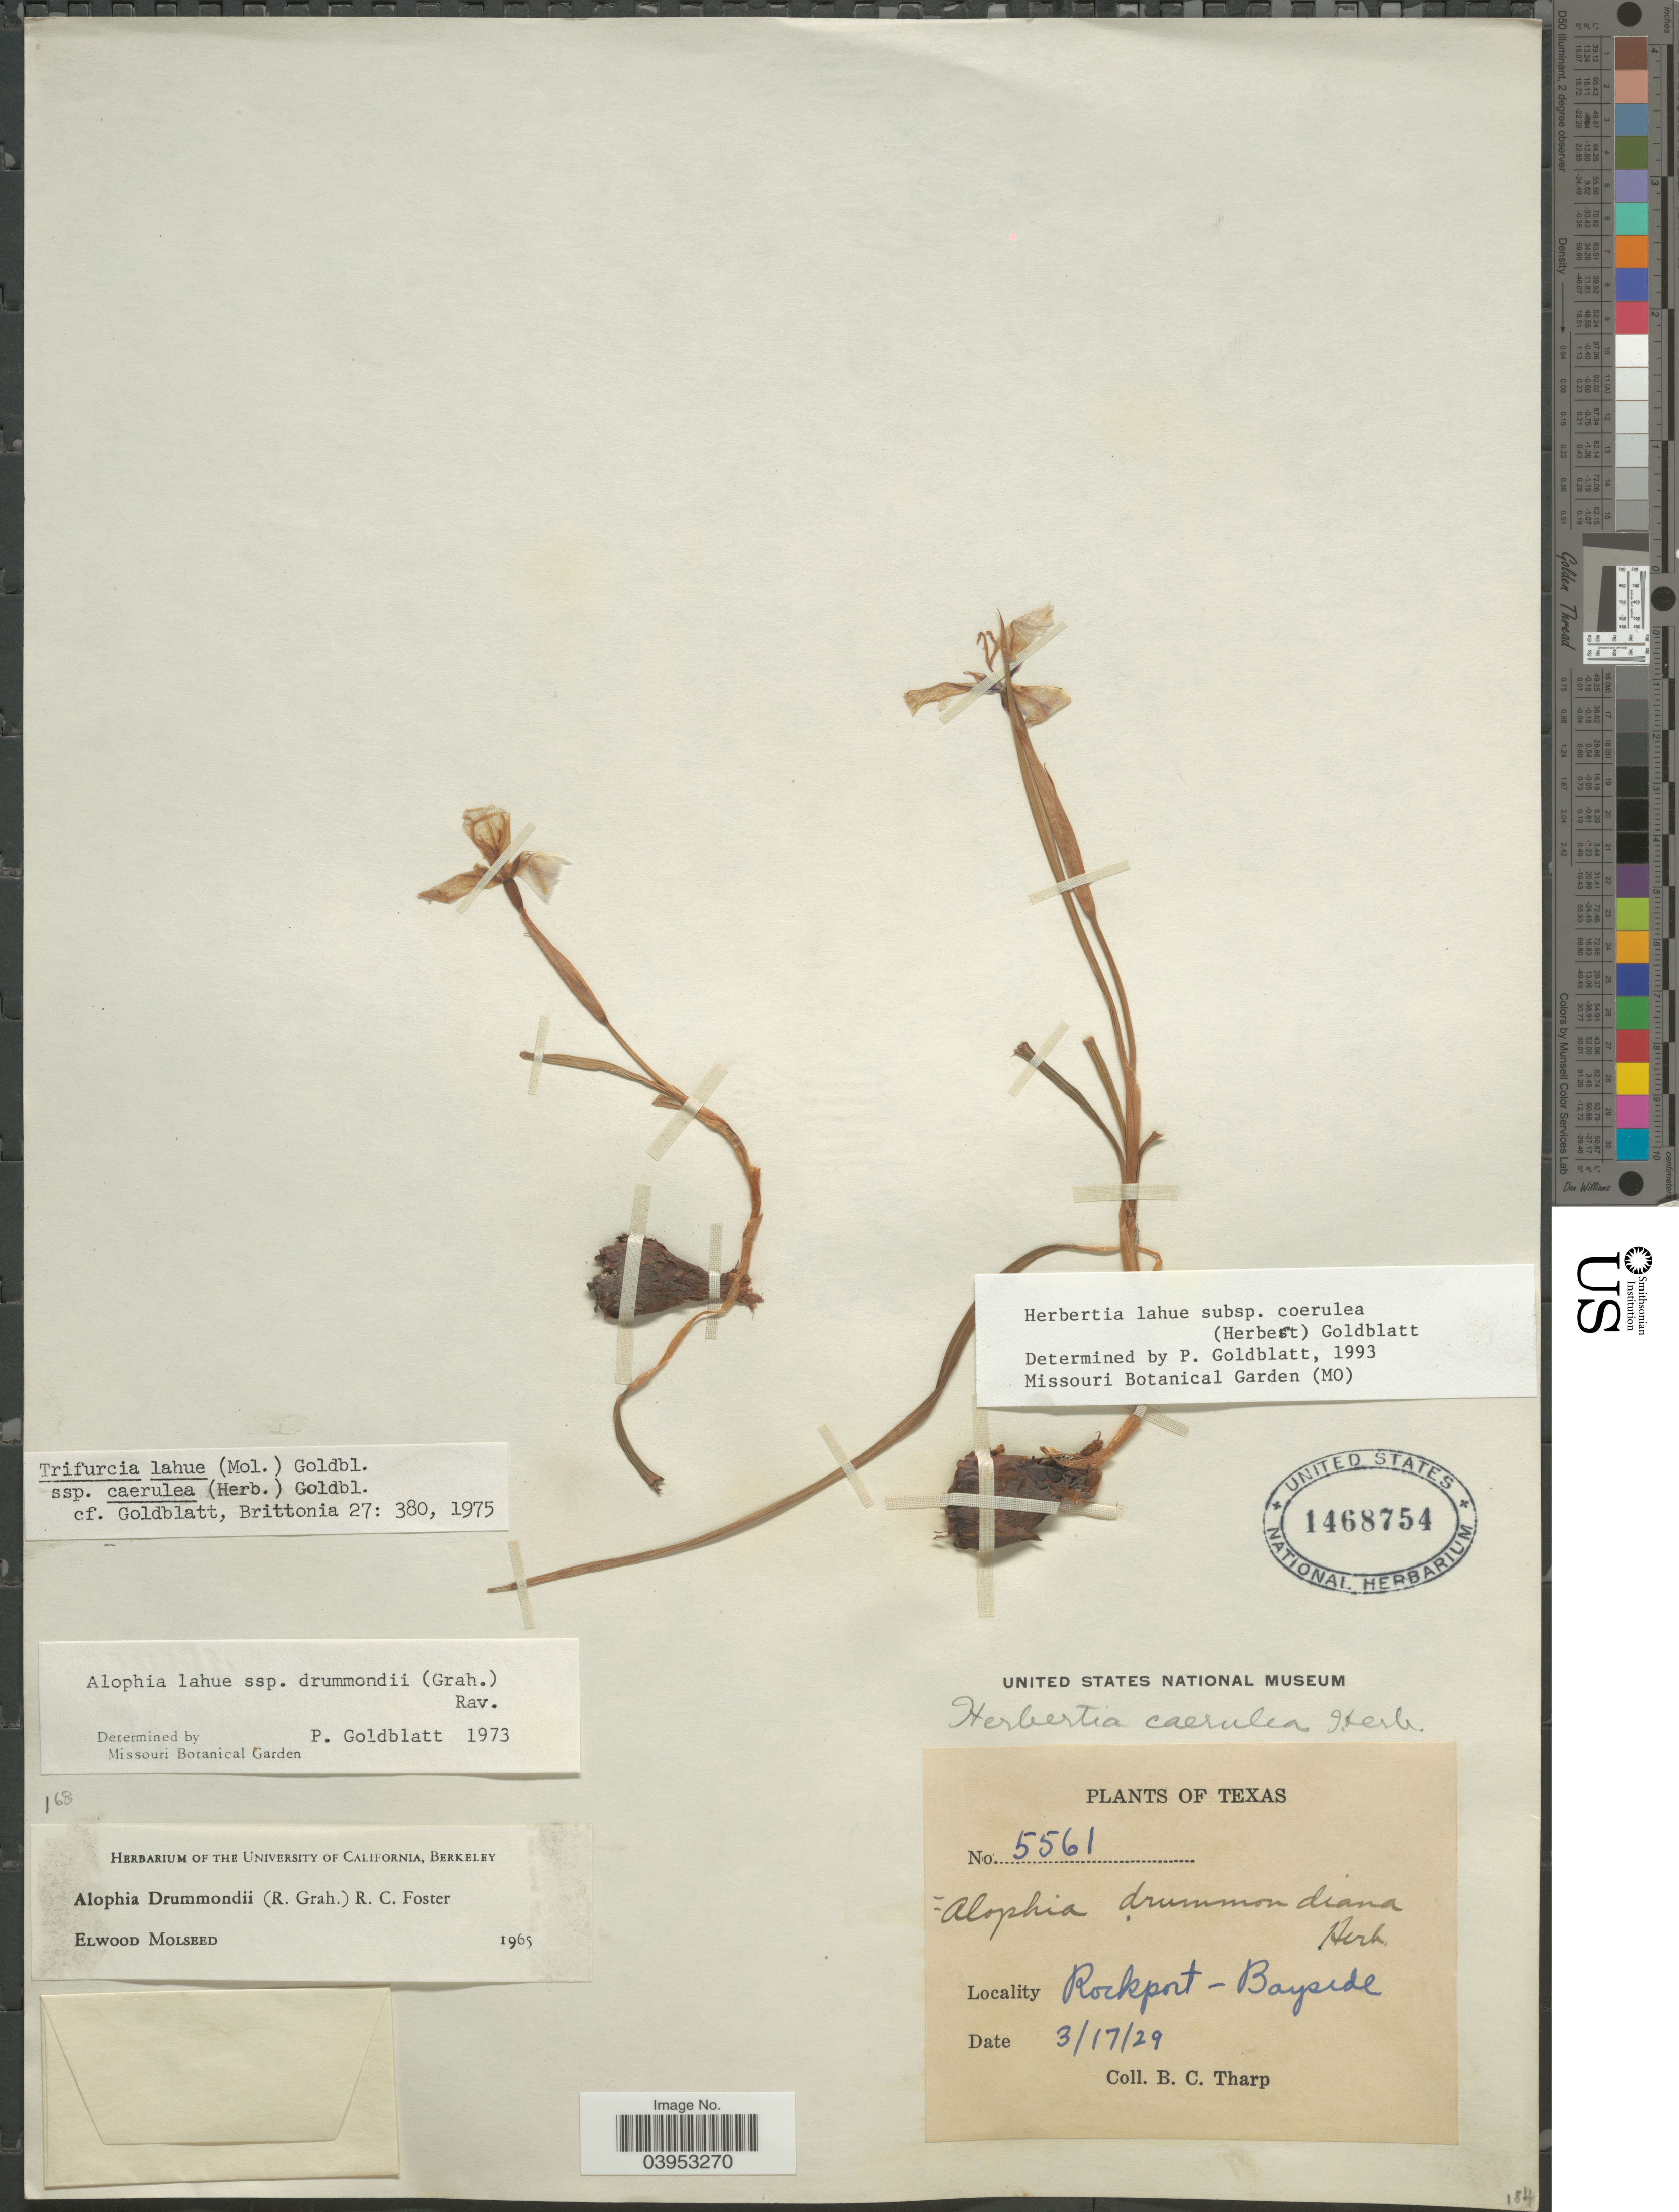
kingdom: Plantae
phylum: Tracheophyta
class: Liliopsida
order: Asparagales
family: Iridaceae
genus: Herbertia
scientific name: Herbertia lahue subsp. caerulea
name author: (Herb.) Goldblatt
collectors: B. C. Tharp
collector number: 5561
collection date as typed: Transcribed d/m/y: 17/3/29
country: United States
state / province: Texas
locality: Rockport - Bayside.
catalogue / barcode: US 1468754